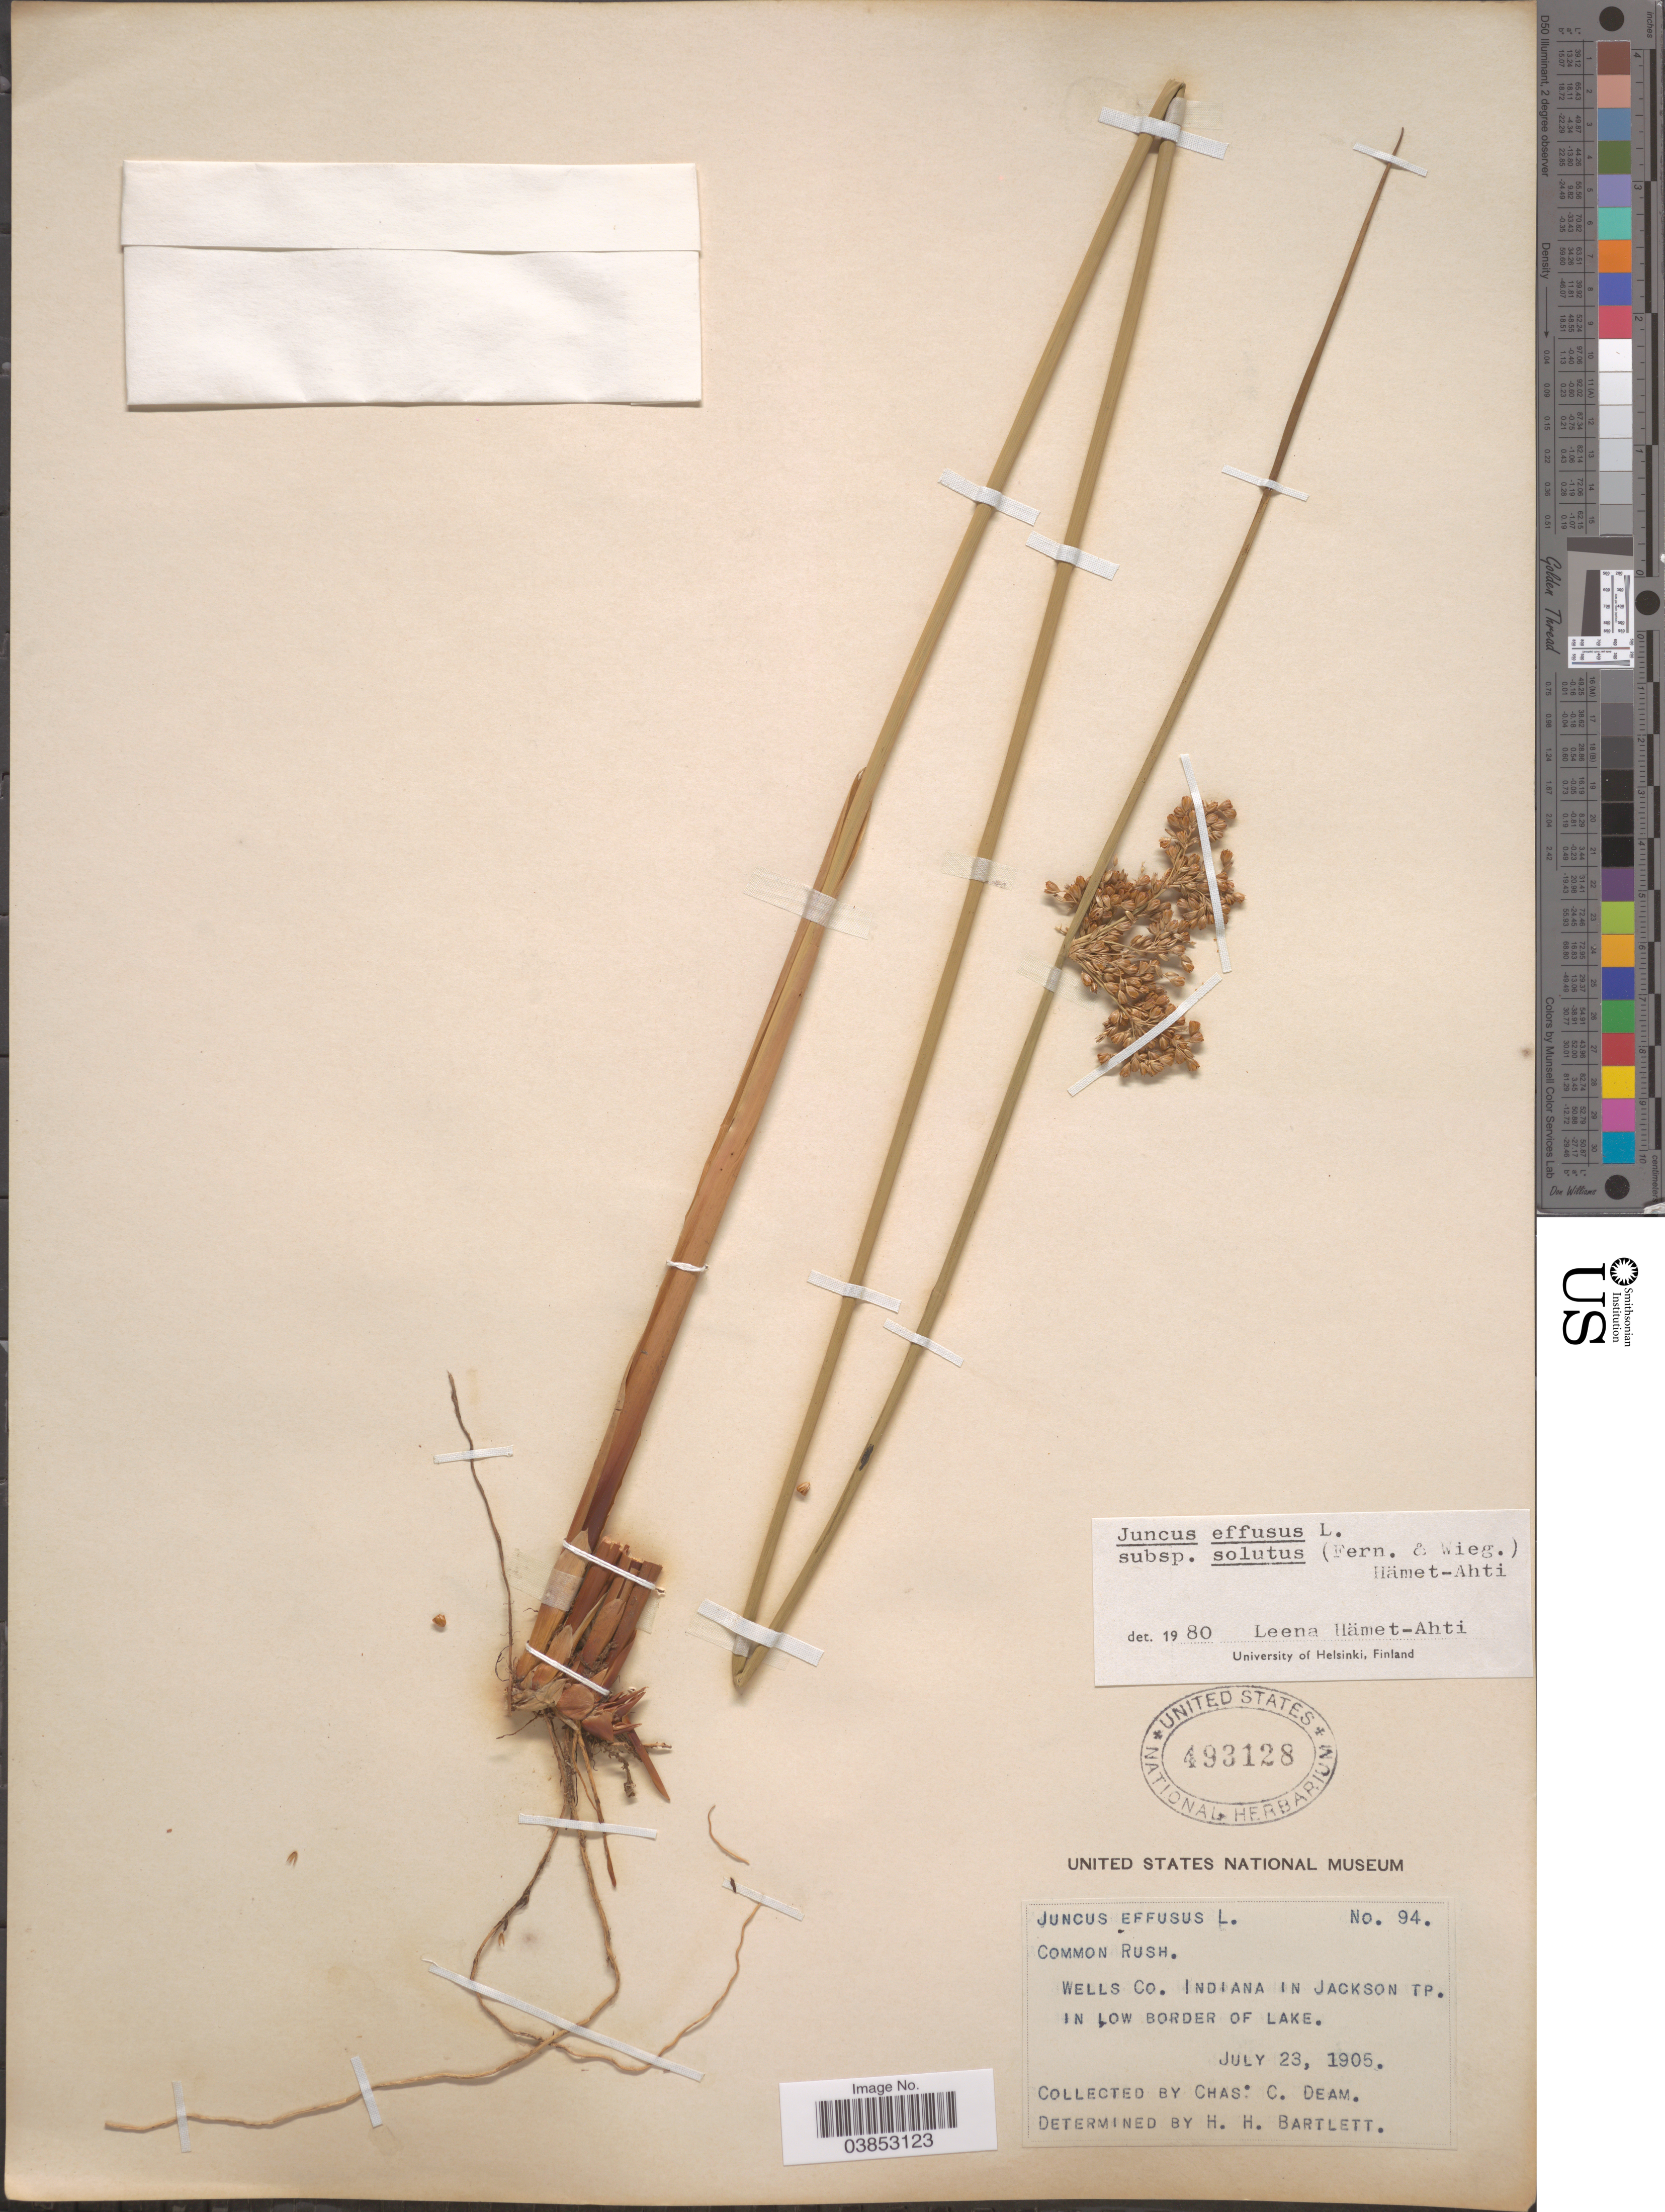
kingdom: Plantae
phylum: Tracheophyta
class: Liliopsida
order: Poales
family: Juncaceae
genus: Juncus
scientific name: Juncus effusus var. solutus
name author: Fernald & Wiegand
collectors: C. C. Deam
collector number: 94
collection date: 1905-07-23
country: United States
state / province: Indiana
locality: Wells Co. In Jackson Tp. In low border of lake.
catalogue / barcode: US 493128